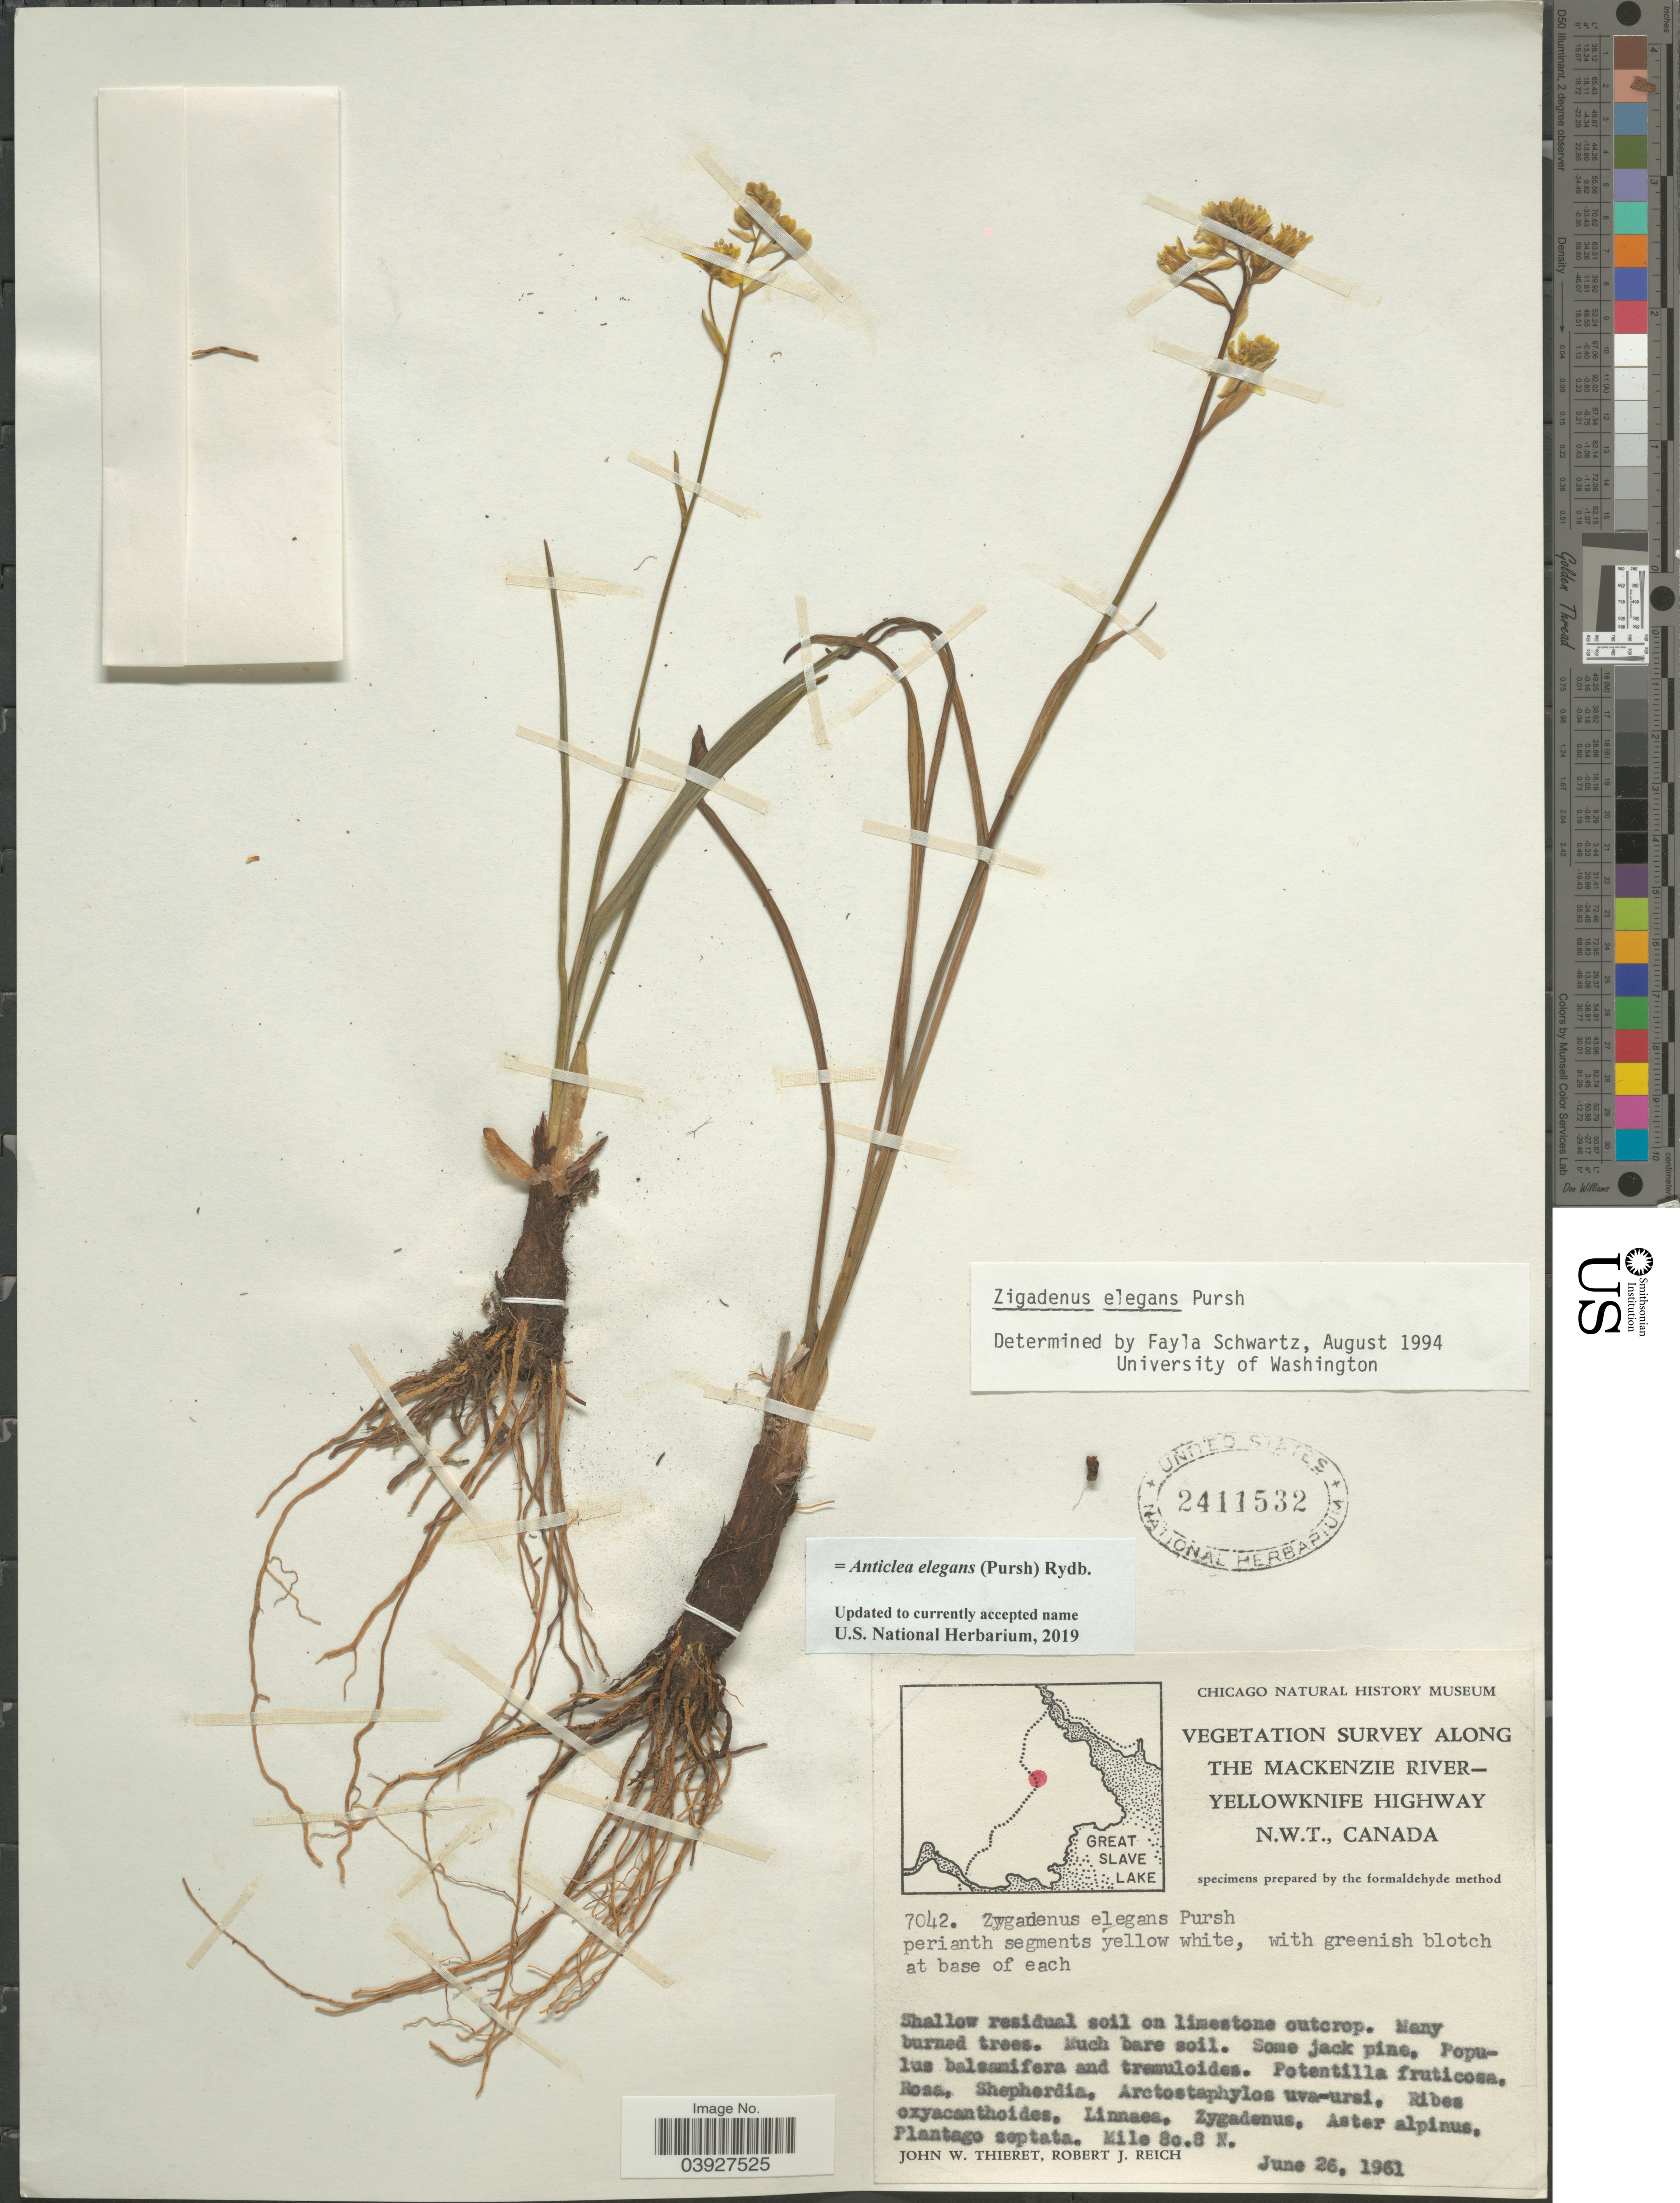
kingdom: Plantae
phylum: Tracheophyta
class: Liliopsida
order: Liliales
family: Melanthiaceae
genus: Anticlea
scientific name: Anticlea elegans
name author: (Pursh) Rydb.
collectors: J. W. Thieret & R. Reich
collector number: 7042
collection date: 1961-06-26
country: Canada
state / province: Northwest Territories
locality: Along the Mackenzie River-Yellowknife Highway. Mile 80.8 N.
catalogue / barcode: US 2411532